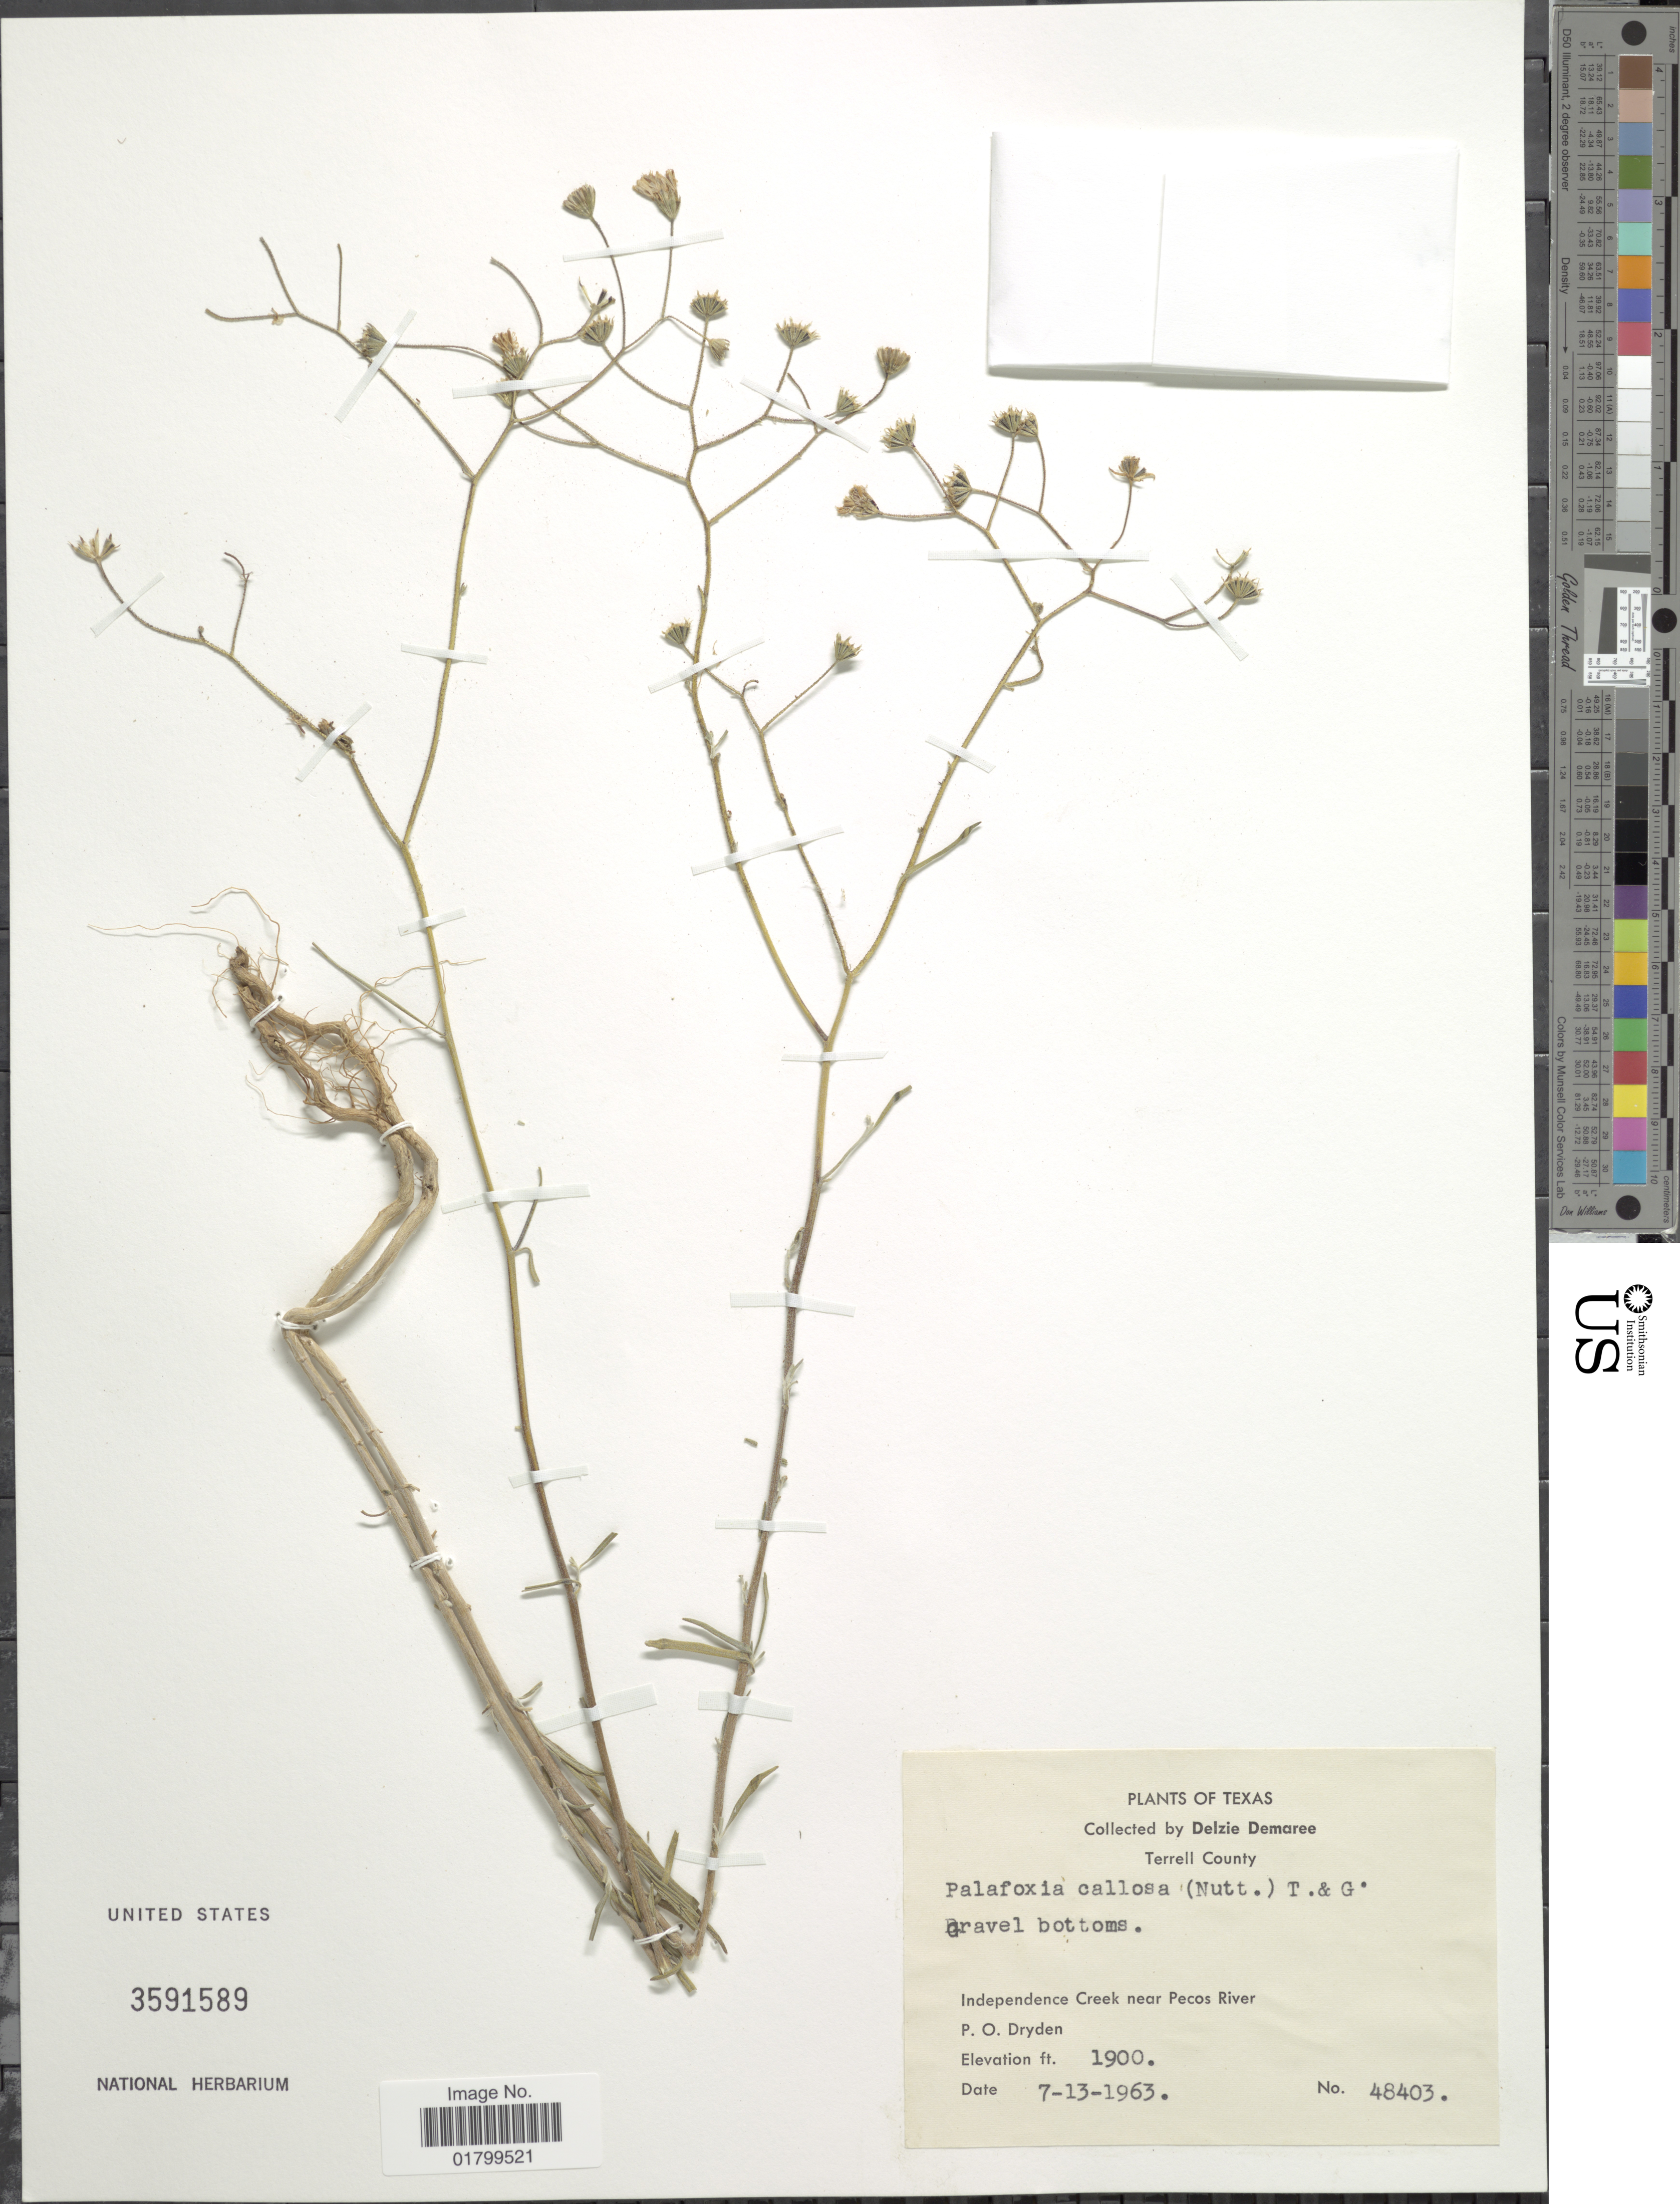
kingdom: Plantae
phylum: Tracheophyta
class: Magnoliopsida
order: Asterales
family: Asteraceae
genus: Palafoxia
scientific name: Palafoxia callosa var. callosa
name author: (Nutt.) Torr. & A. Gray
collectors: D. Demaree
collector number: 48403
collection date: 1963-07-13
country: United States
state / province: Texas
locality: Terrell County, Independence Creek near Pecos River, P.O. Dryden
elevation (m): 579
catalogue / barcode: US 3591589